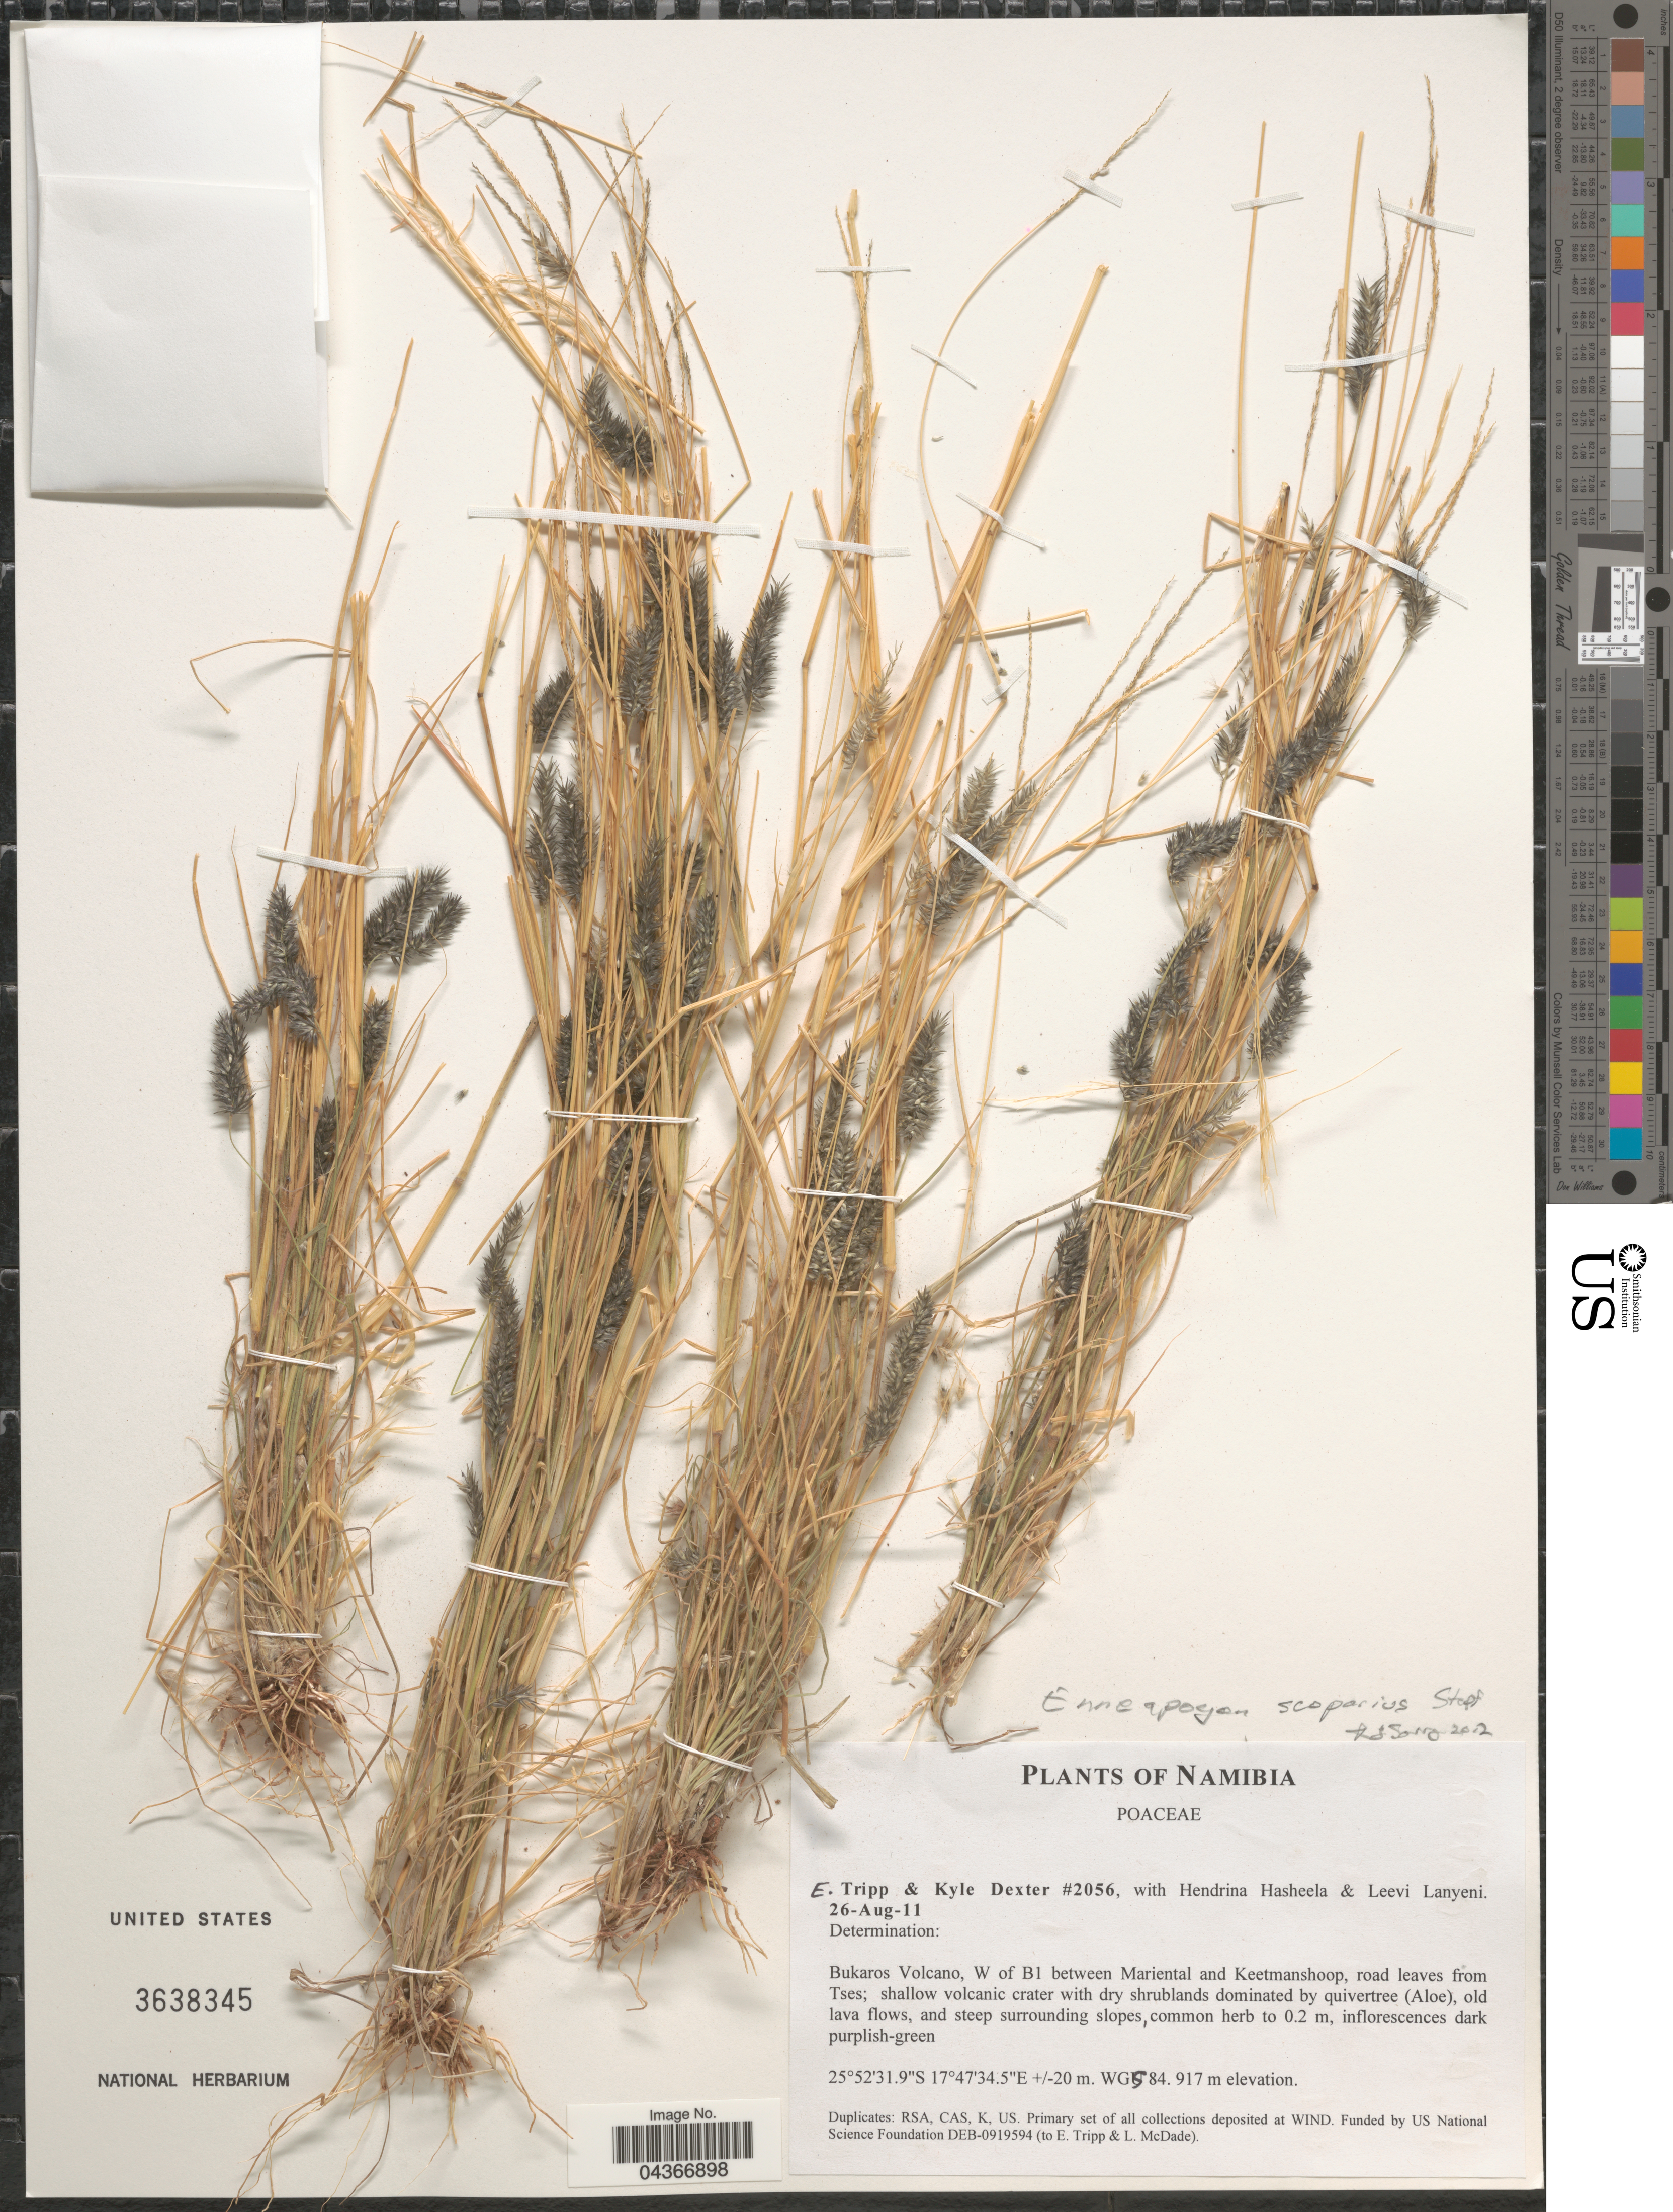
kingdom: Plantae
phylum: Tracheophyta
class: Liliopsida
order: Poales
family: Poaceae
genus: Enneapogon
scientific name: Enneapogon scoparius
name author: Stapf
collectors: E. Tripp, K. Dexter, H. Hasheela & L. Lanyeni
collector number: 2056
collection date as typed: Transcribed d/m/y: 26/8/11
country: Namibia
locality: Bukaros Volcano, W of B1 between Mariental and Keetmanshoop, road leaves from Tses. WGS 84.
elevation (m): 917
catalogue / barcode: US 3638345